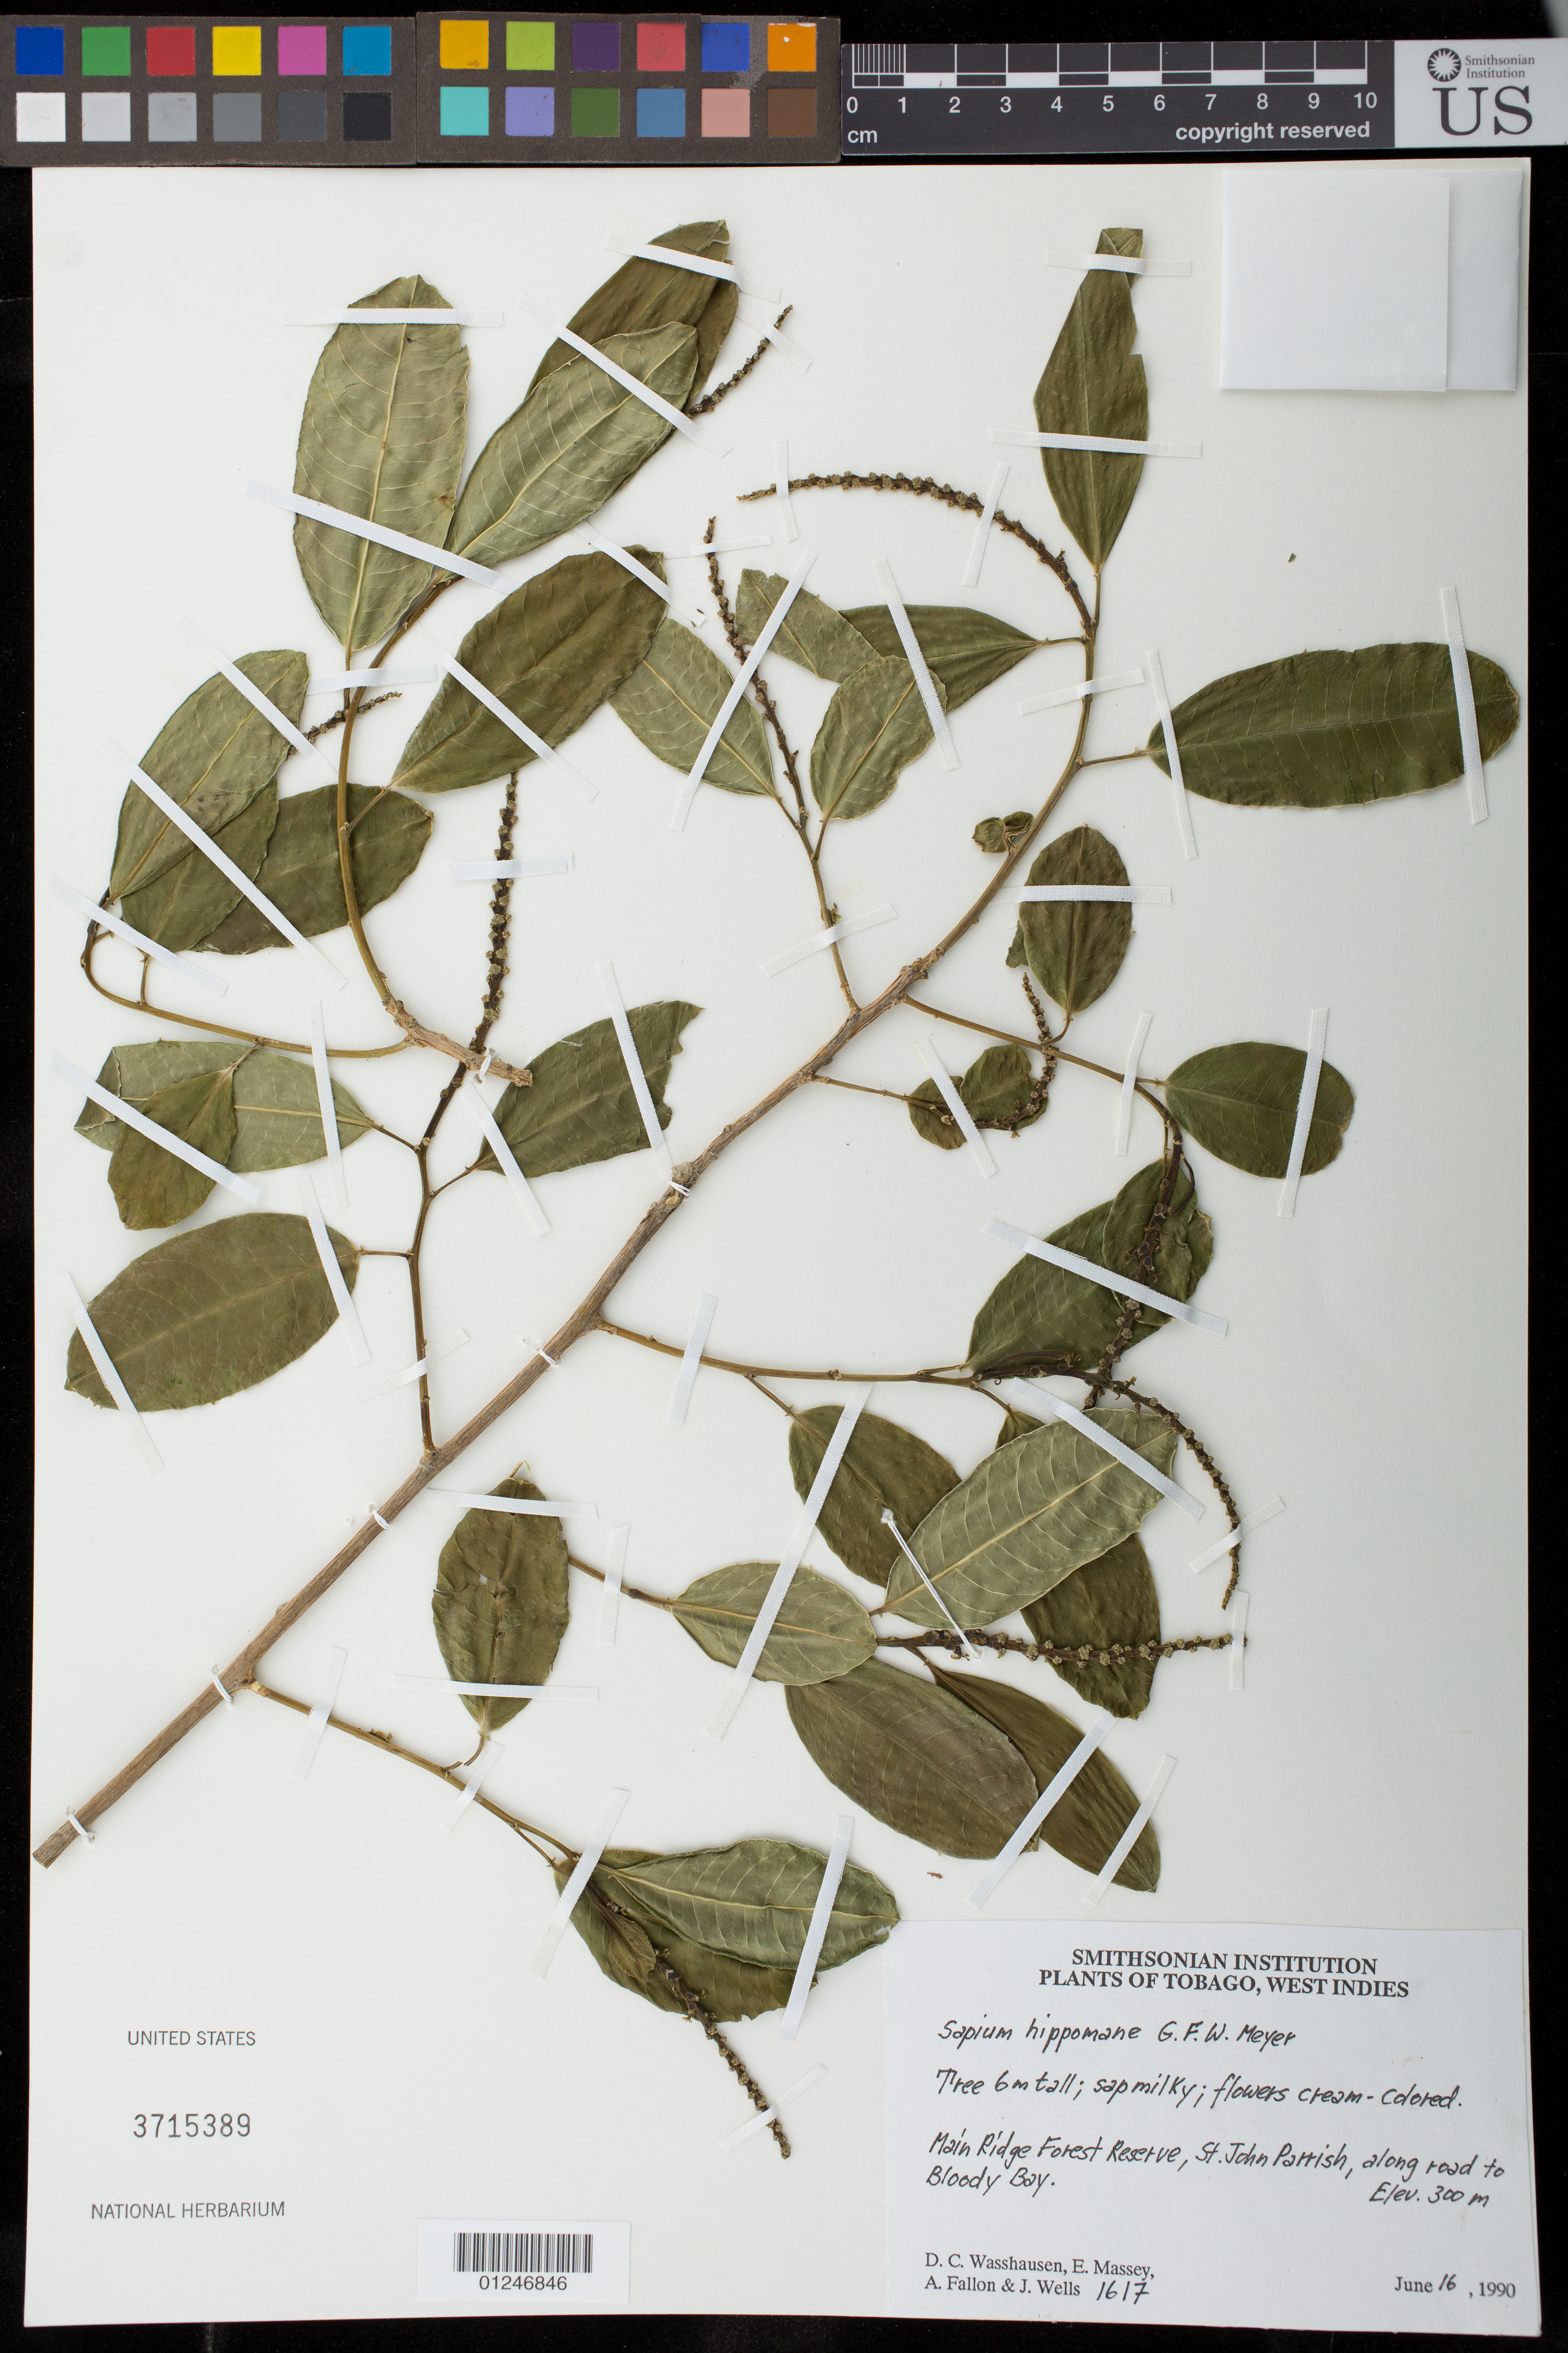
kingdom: Plantae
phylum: Tracheophyta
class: Magnoliopsida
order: Malpighiales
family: Euphorbiaceae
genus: Sapium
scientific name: Sapium glandulosum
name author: (L.) Morong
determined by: Strong, Mark T., (BOT), Smithsonian Institution - National Museum of Natural History (UNITED STATES)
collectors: D. C. Wasshausen, E. Massey, A. Fallon & J. Wells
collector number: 1617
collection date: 1990-06-16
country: Trinidad and Tobago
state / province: Tobago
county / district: St. John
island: Tobago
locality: Main Ridge Forest Reserve, St. John Parrish, along road to Bloody Bay.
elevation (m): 300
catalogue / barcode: US 3715389